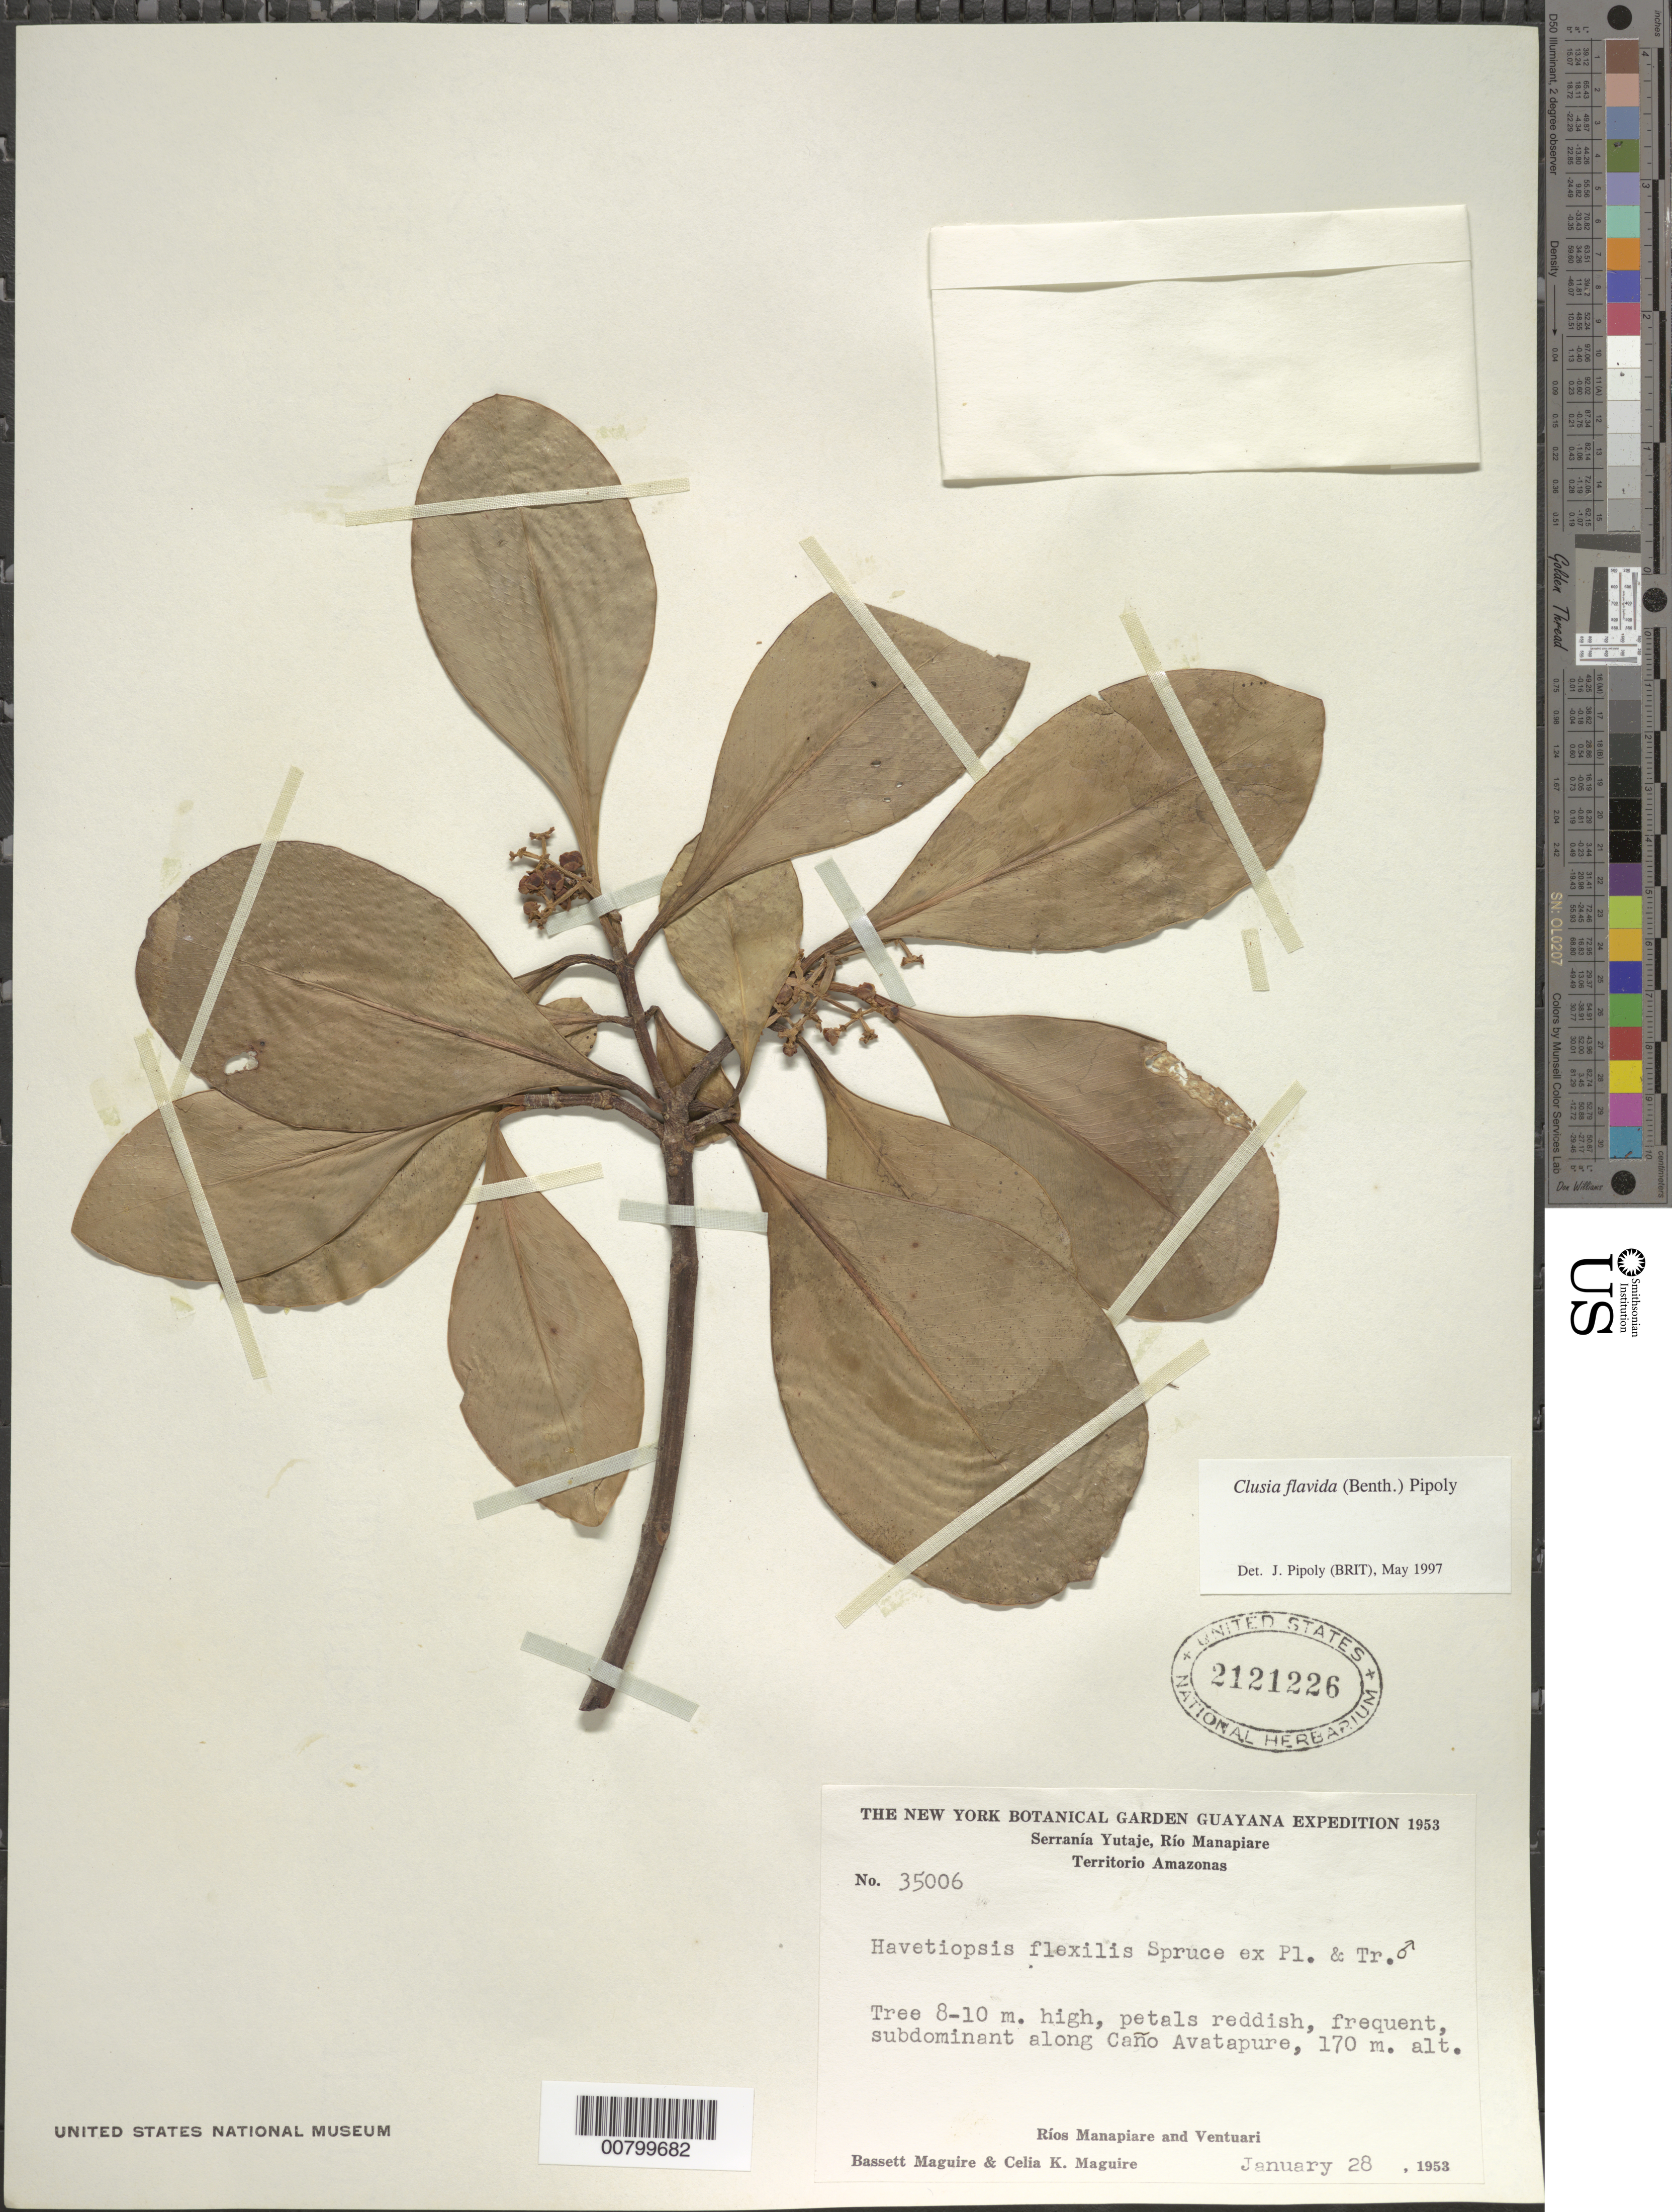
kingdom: Plantae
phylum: Tracheophyta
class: Magnoliopsida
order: Malpighiales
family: Clusiaceae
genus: Clusia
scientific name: Clusia flavida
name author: (Benth.) Pipoly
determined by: Pipoly, J. J., III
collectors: B. Maguire & C. K. Maguire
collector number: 35006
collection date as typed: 28-Jan-53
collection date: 1953-01-28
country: Venezuela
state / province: Amazonas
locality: Serranía Yutajé, Caño Avatapure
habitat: Along stream course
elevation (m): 170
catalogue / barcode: US 2121226